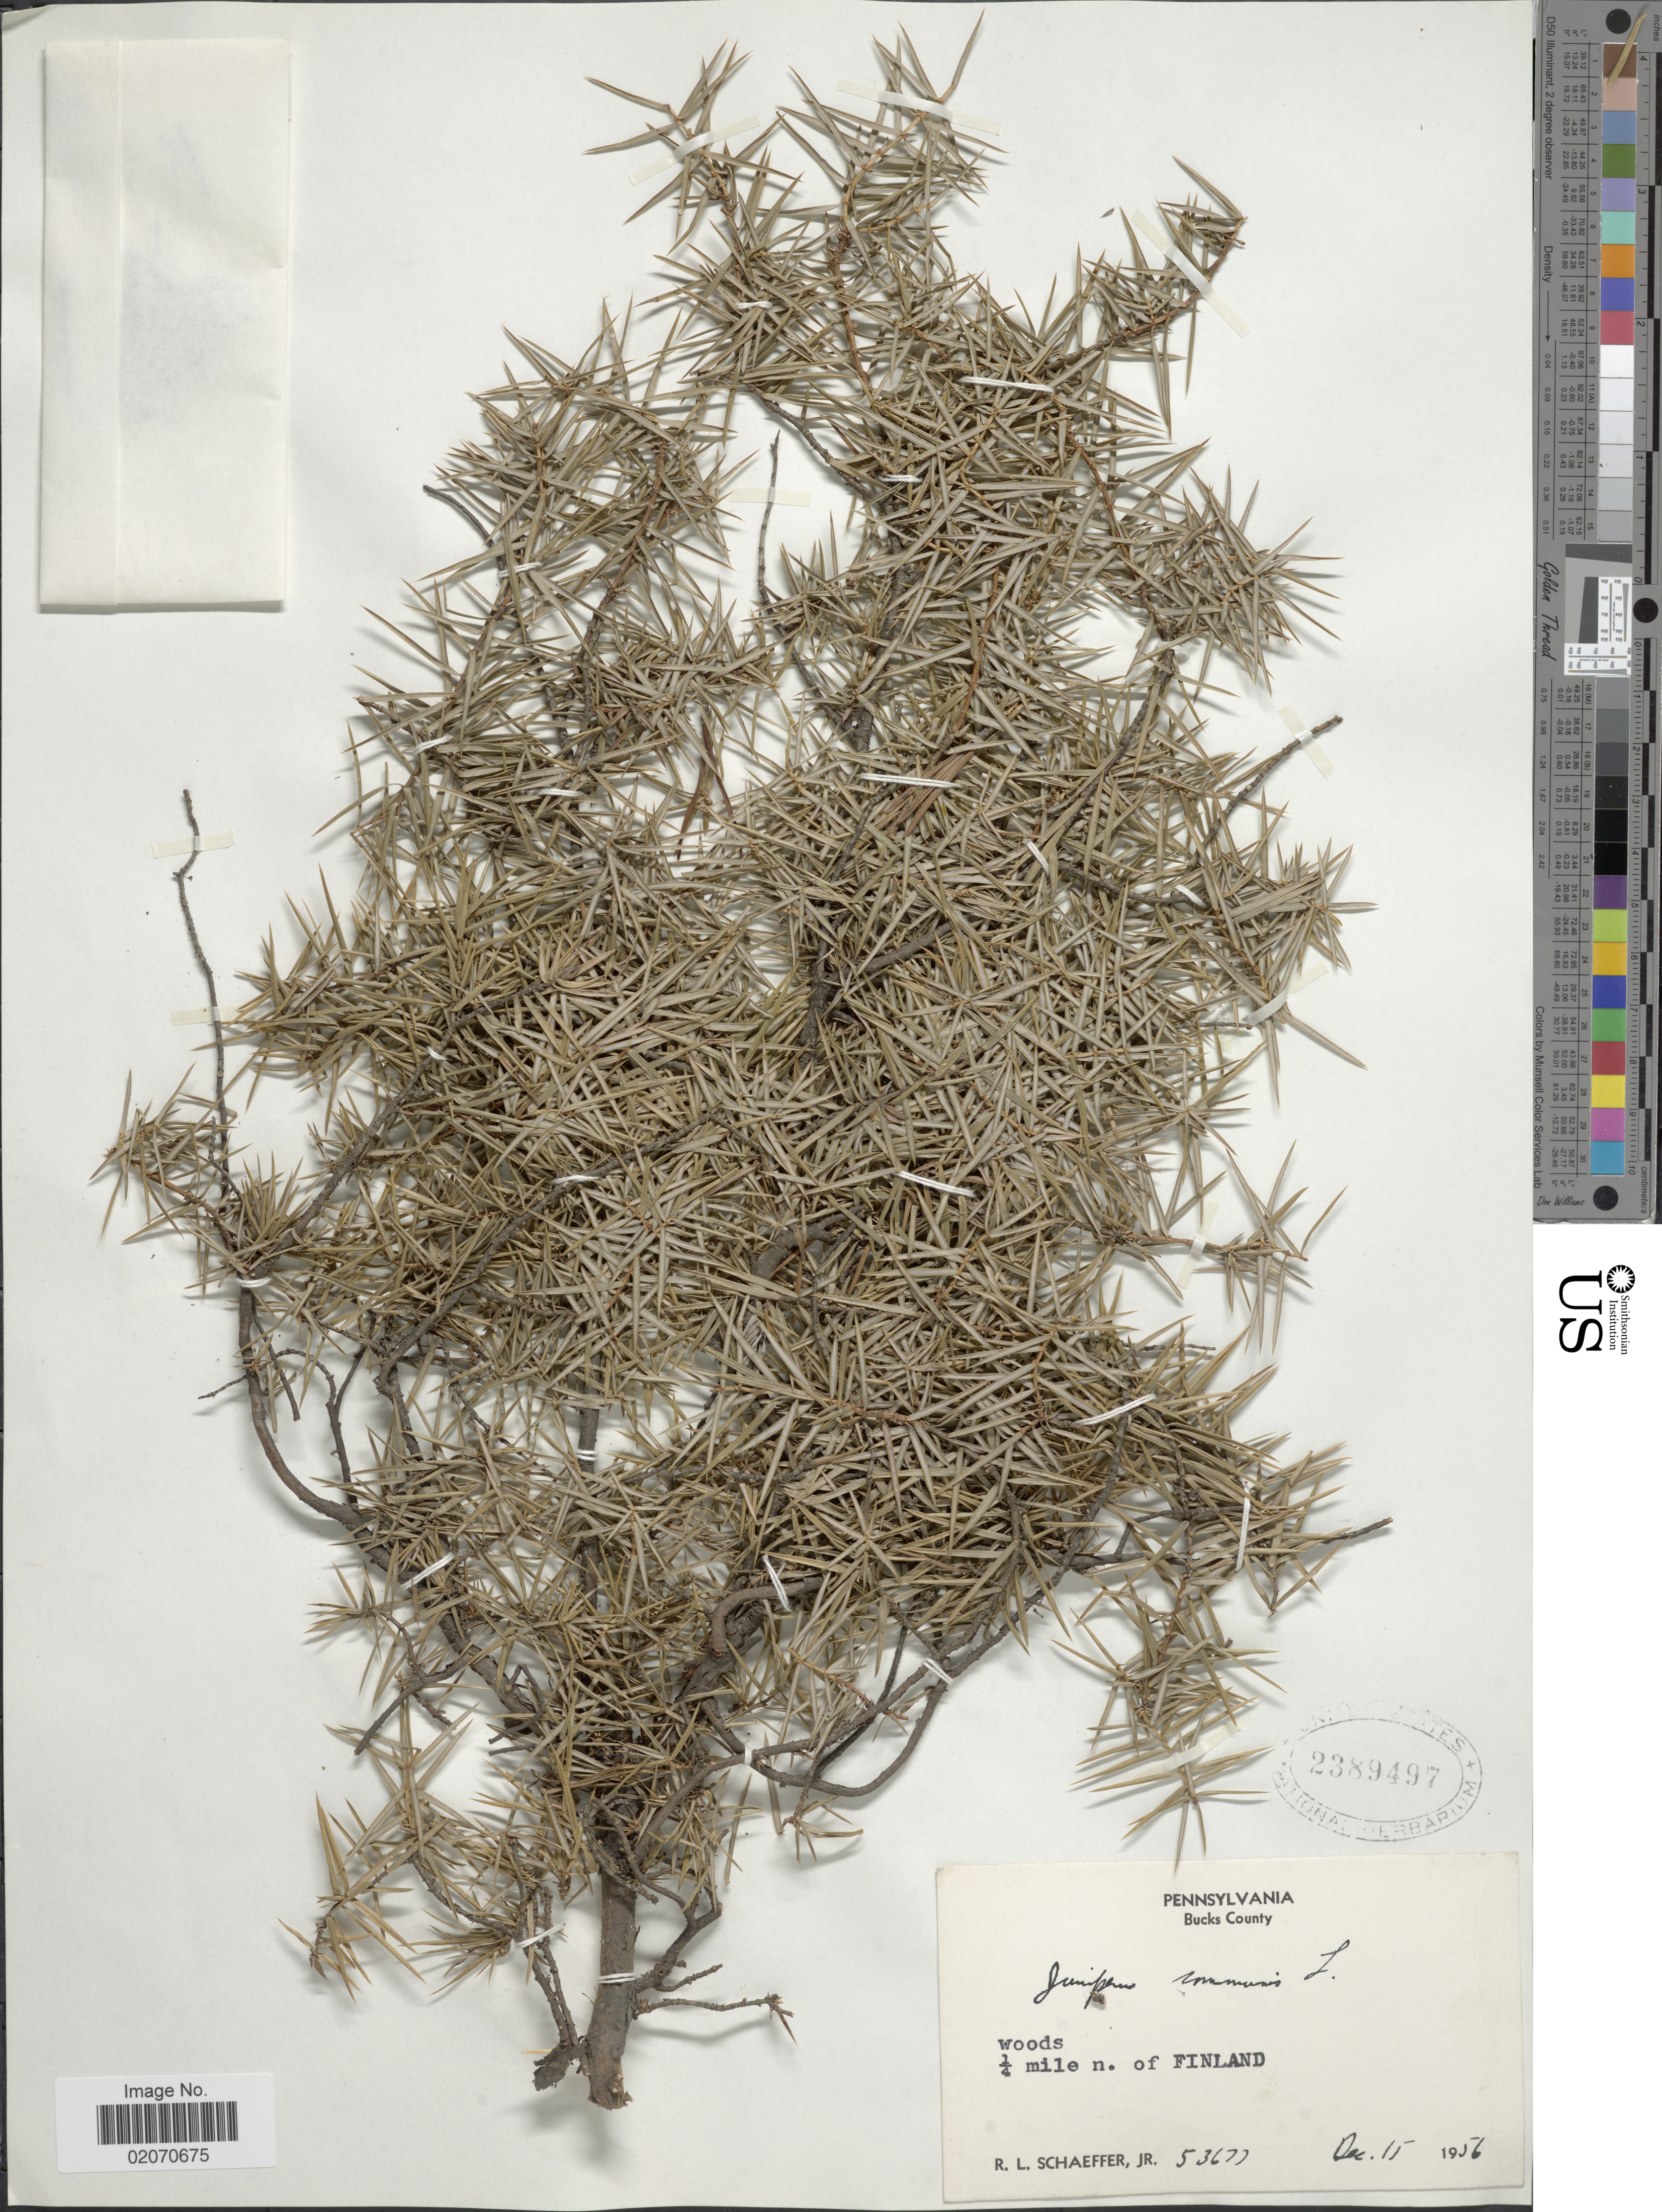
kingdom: Plantae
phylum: Tracheophyta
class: Pinopsida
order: Pinales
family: Cupressaceae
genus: Juniperus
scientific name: Juniperus communis var. depressa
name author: Pursh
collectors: R. L. Schaeffer Jr.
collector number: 53677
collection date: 1956-12-15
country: United States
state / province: Pennsylvania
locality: Bucks County, 1/4 mile n. of FINLAND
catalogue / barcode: US 2389497